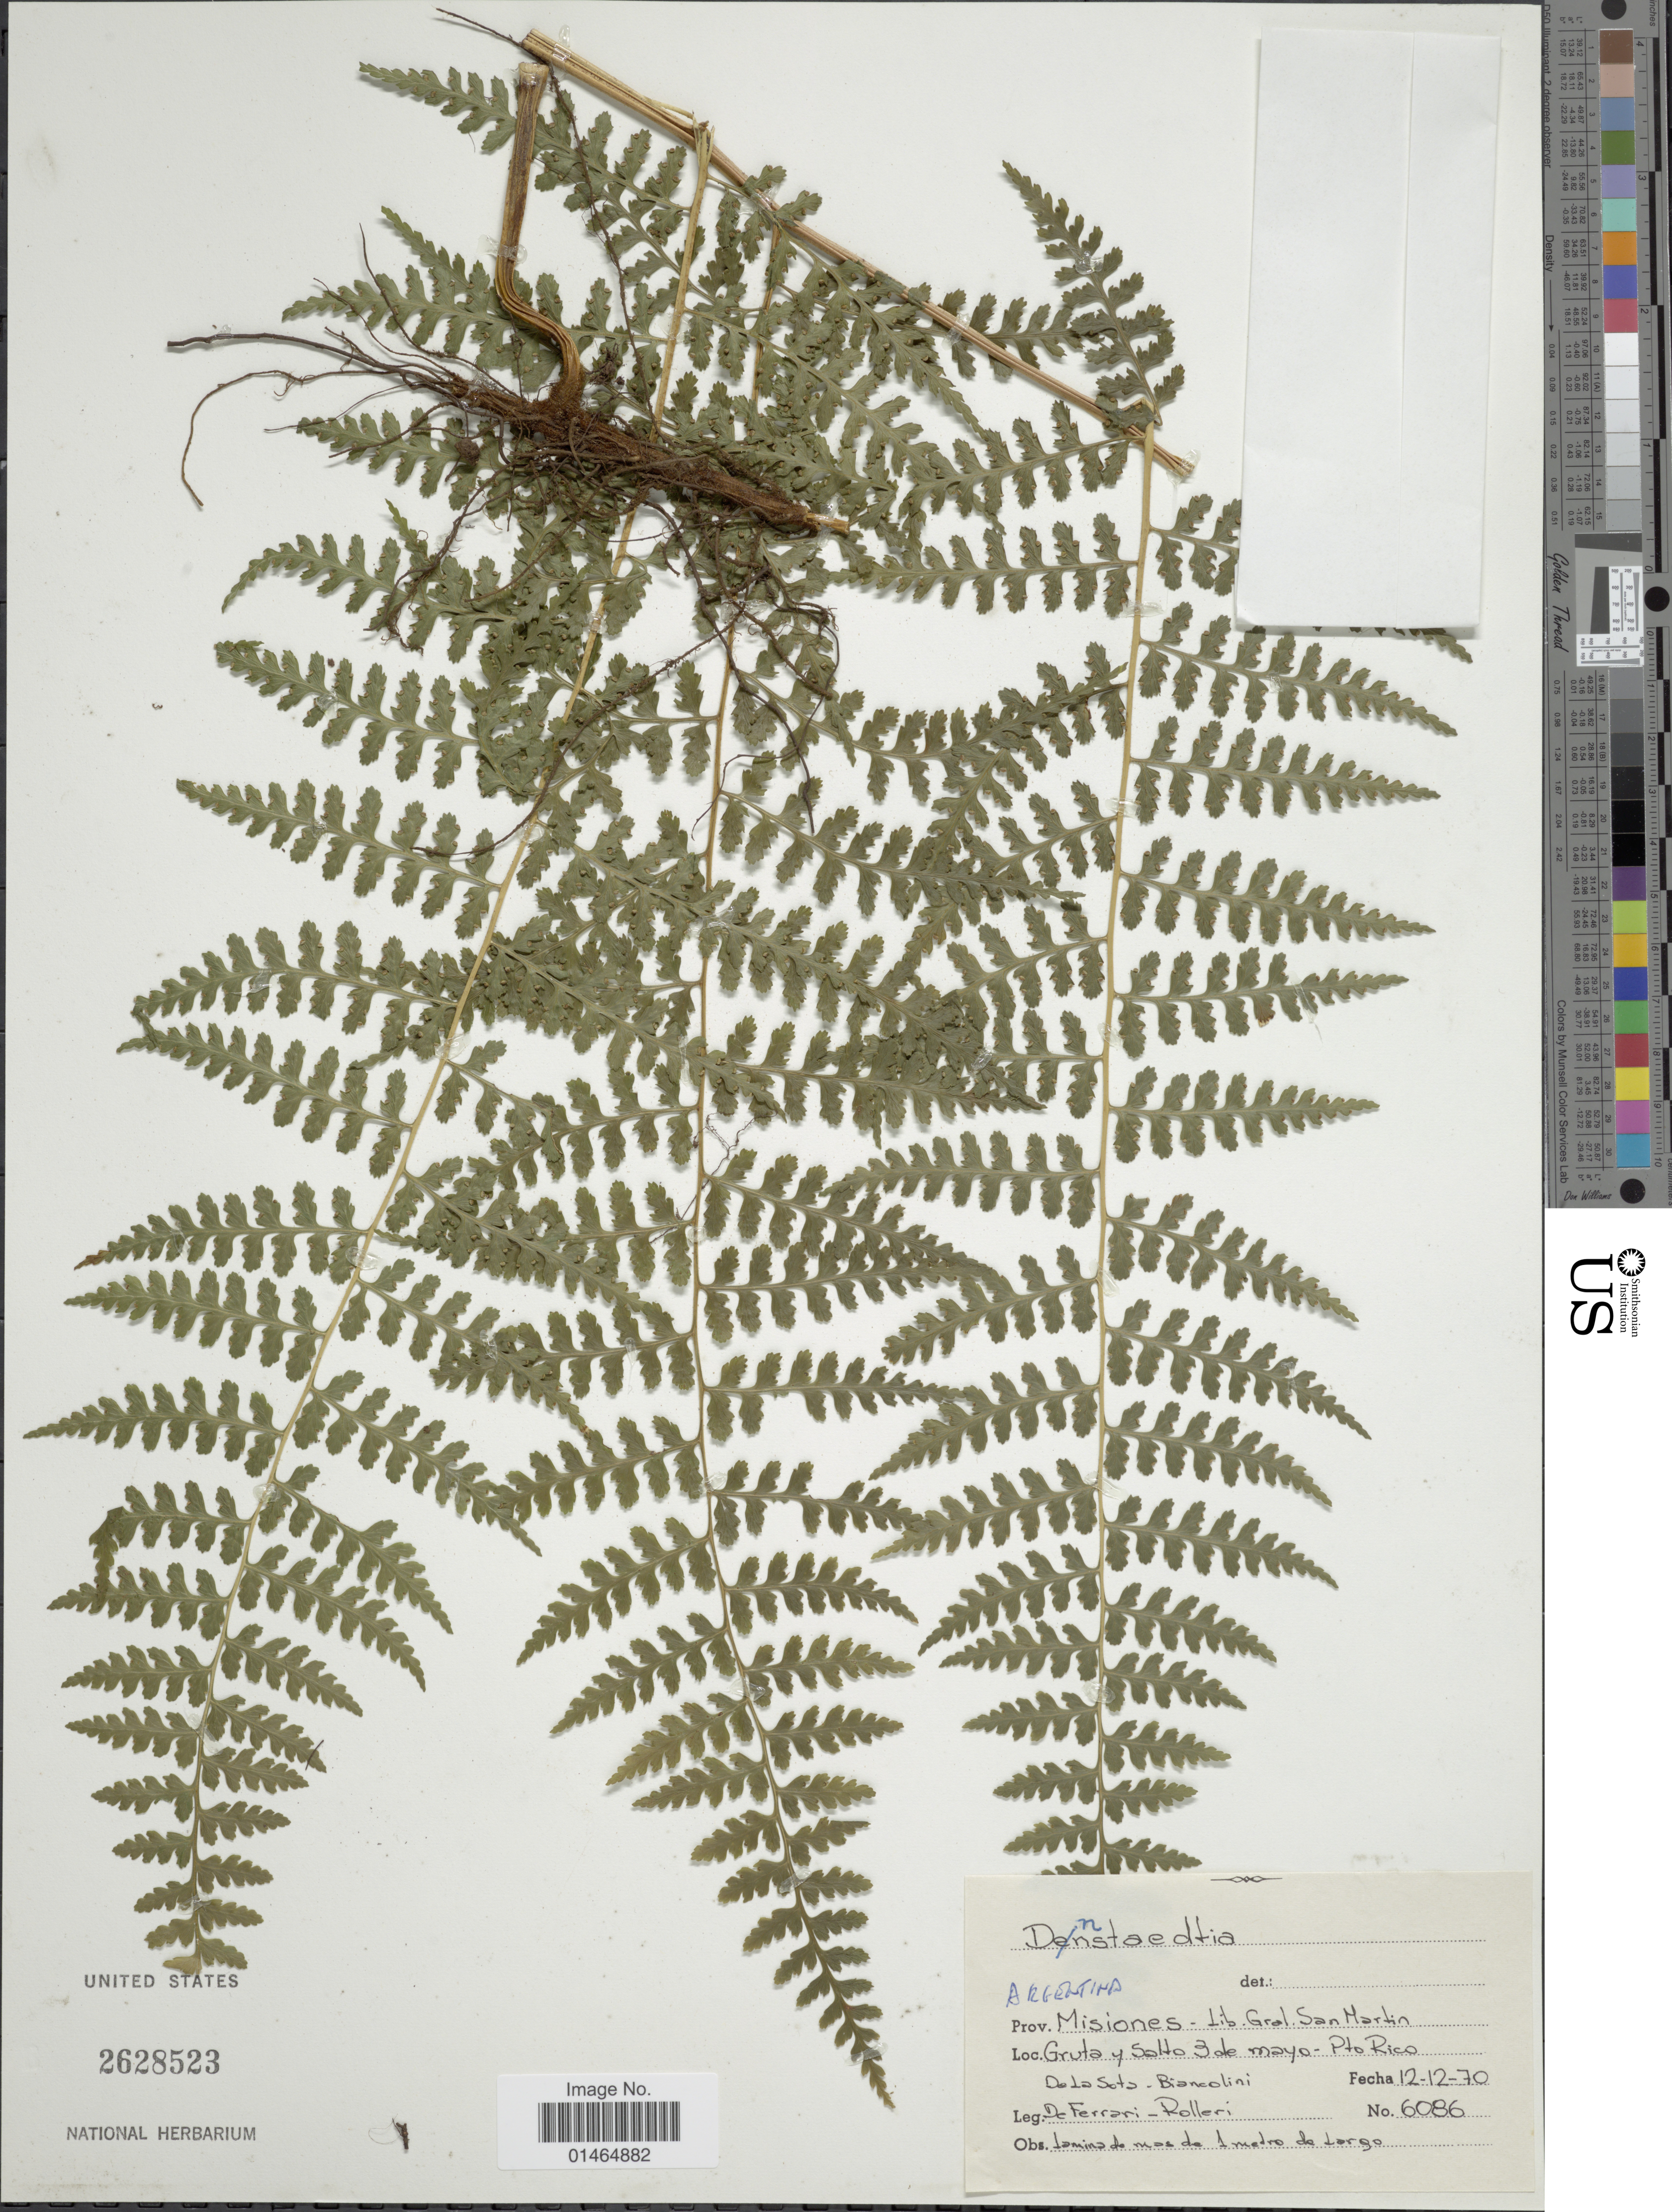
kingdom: Plantae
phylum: Tracheophyta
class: Polypodiopsida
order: Polypodiales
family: Dennstaedtiaceae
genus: Dennstaedtia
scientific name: Dennstaedtia globulifera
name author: (Poir.) Hieron.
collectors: de la Sota, B. Biancolini, DeFerrari-Rolleri & Rolleri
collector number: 6086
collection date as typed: Transcribed d/m/y: 12/12/70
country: Argentina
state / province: Misiones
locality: Lib. Gral. San Martin. Gruta y Salto 3 de mayo- Pto Rico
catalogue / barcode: US 2628523